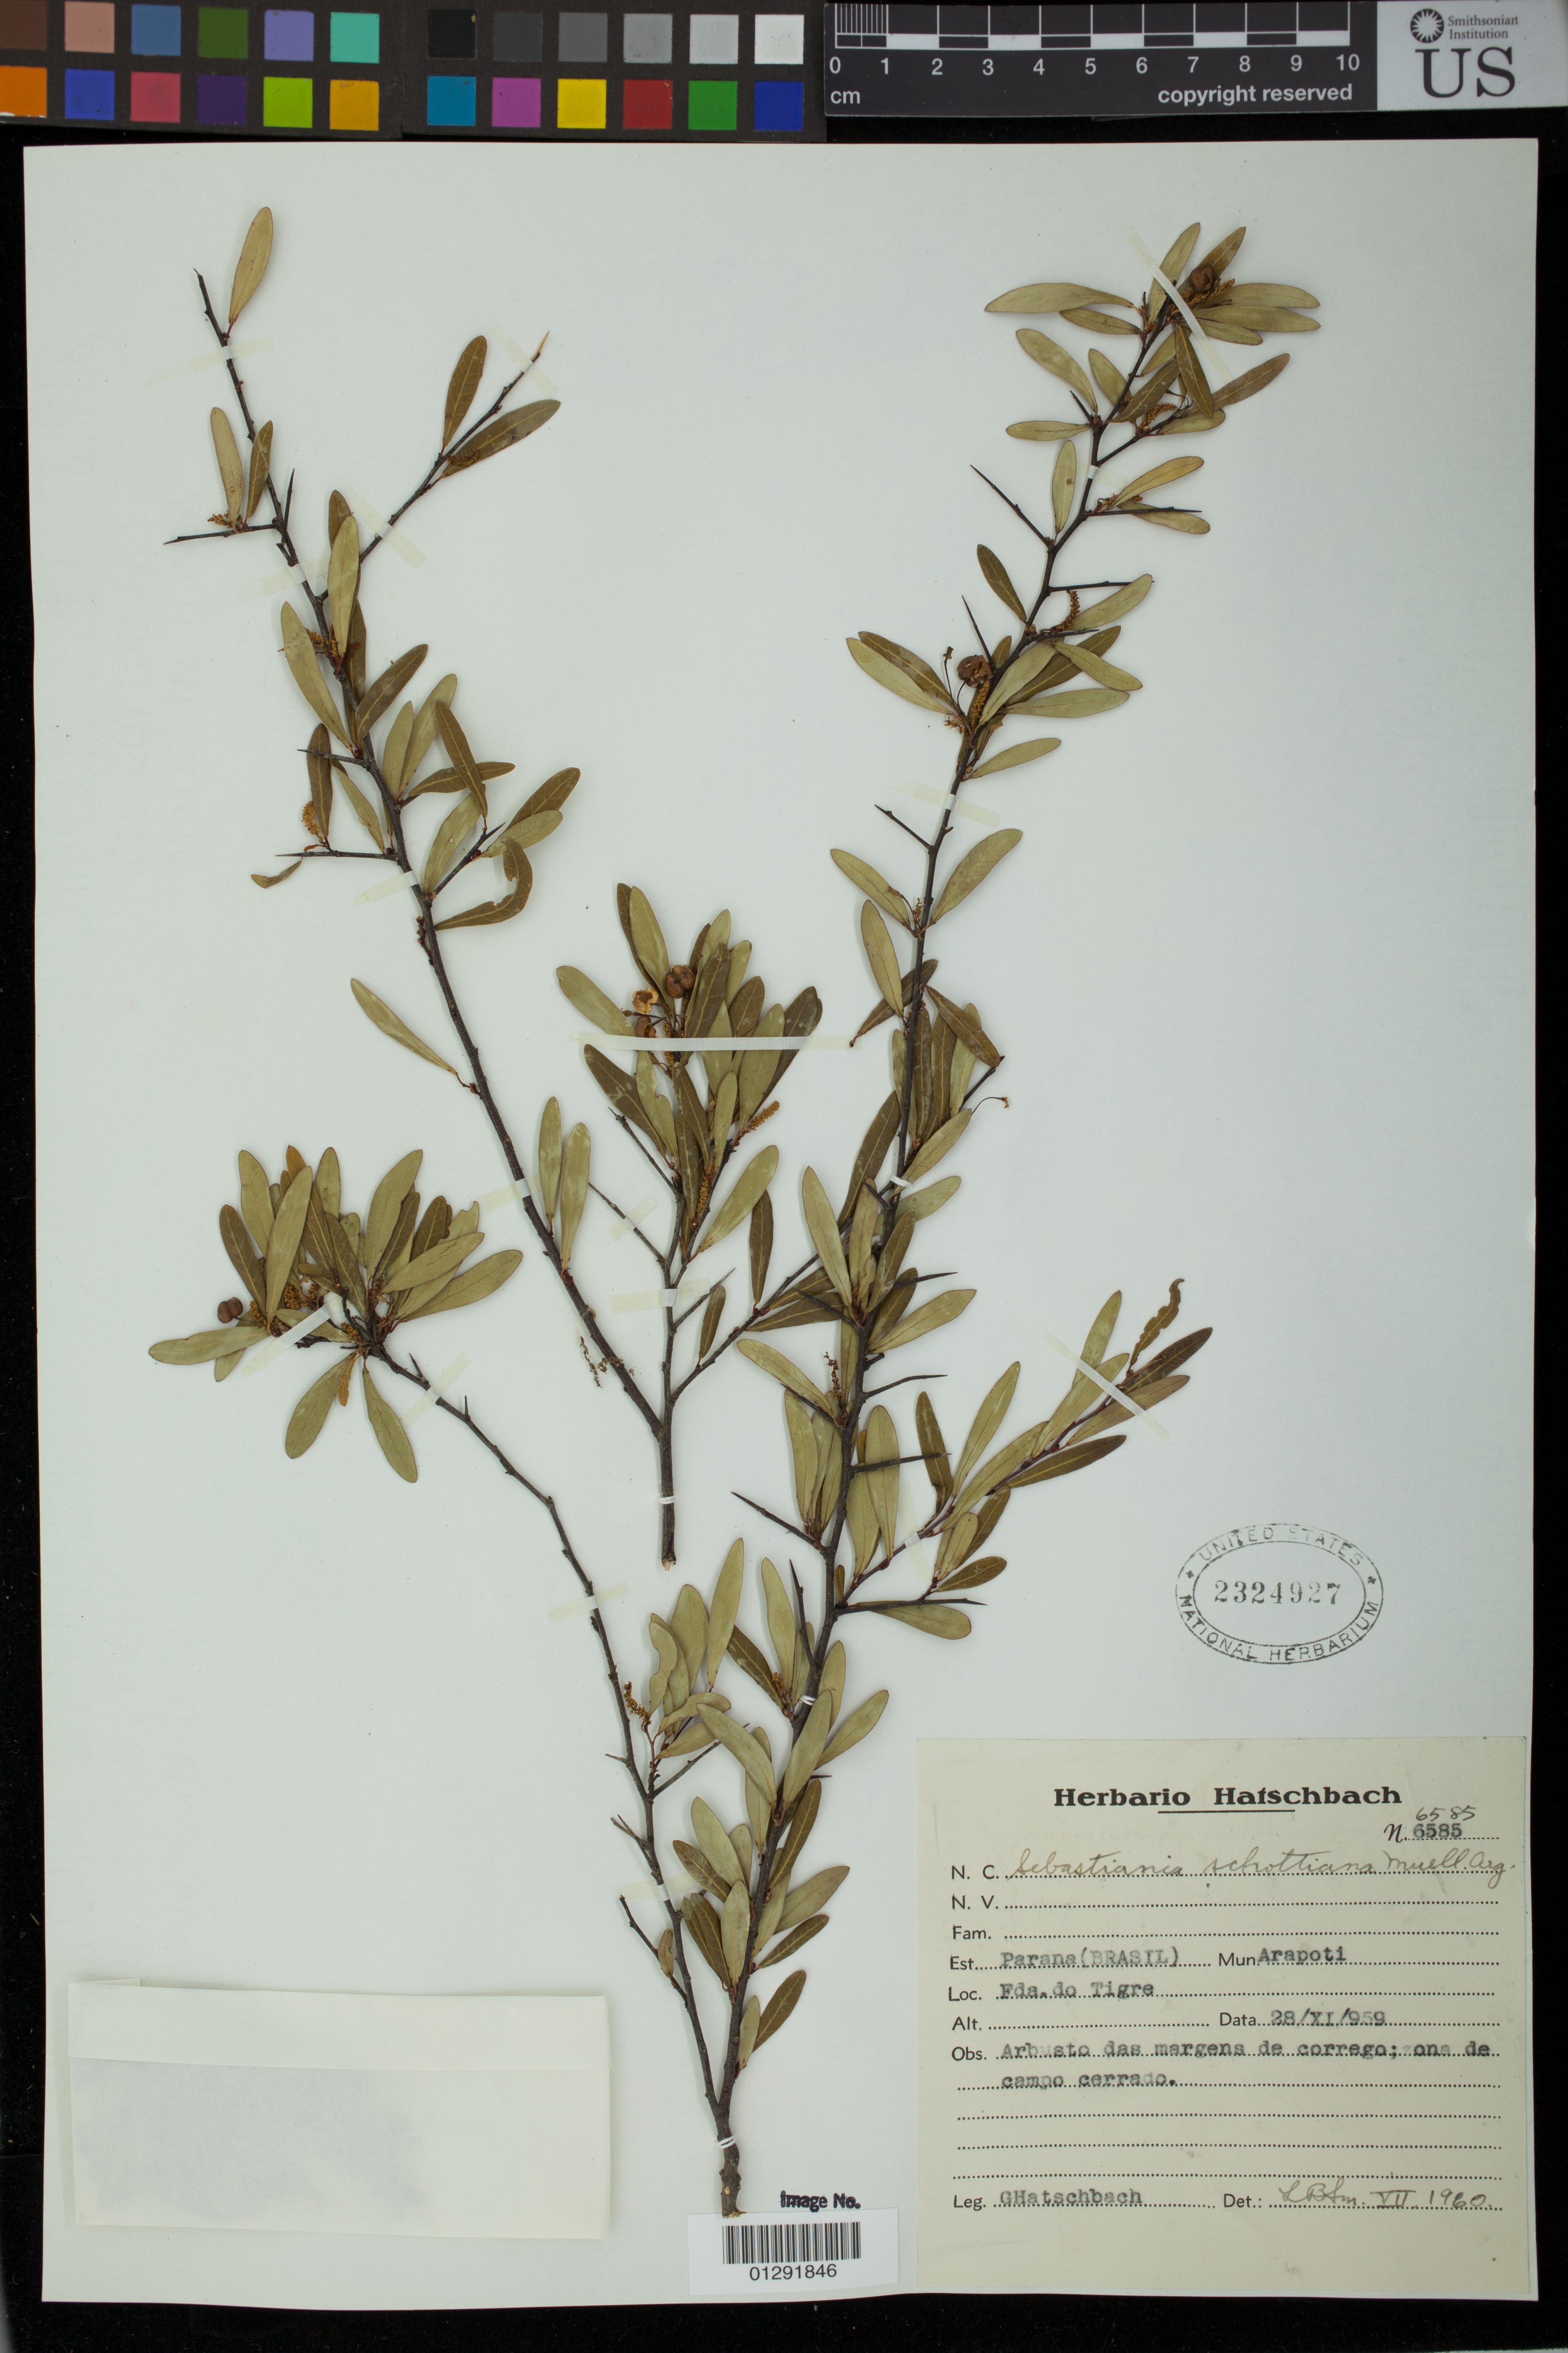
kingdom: Plantae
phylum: Tracheophyta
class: Magnoliopsida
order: Malpighiales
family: Euphorbiaceae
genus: Sebastiania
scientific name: Sebastiania schottiana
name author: (Müll. Arg.) Müll. Arg.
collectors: G. Hatschbach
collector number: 6585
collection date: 1959-11-28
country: Brazil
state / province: Paraná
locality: Arapoti. Fda. do Tigre.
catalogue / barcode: US 2324927